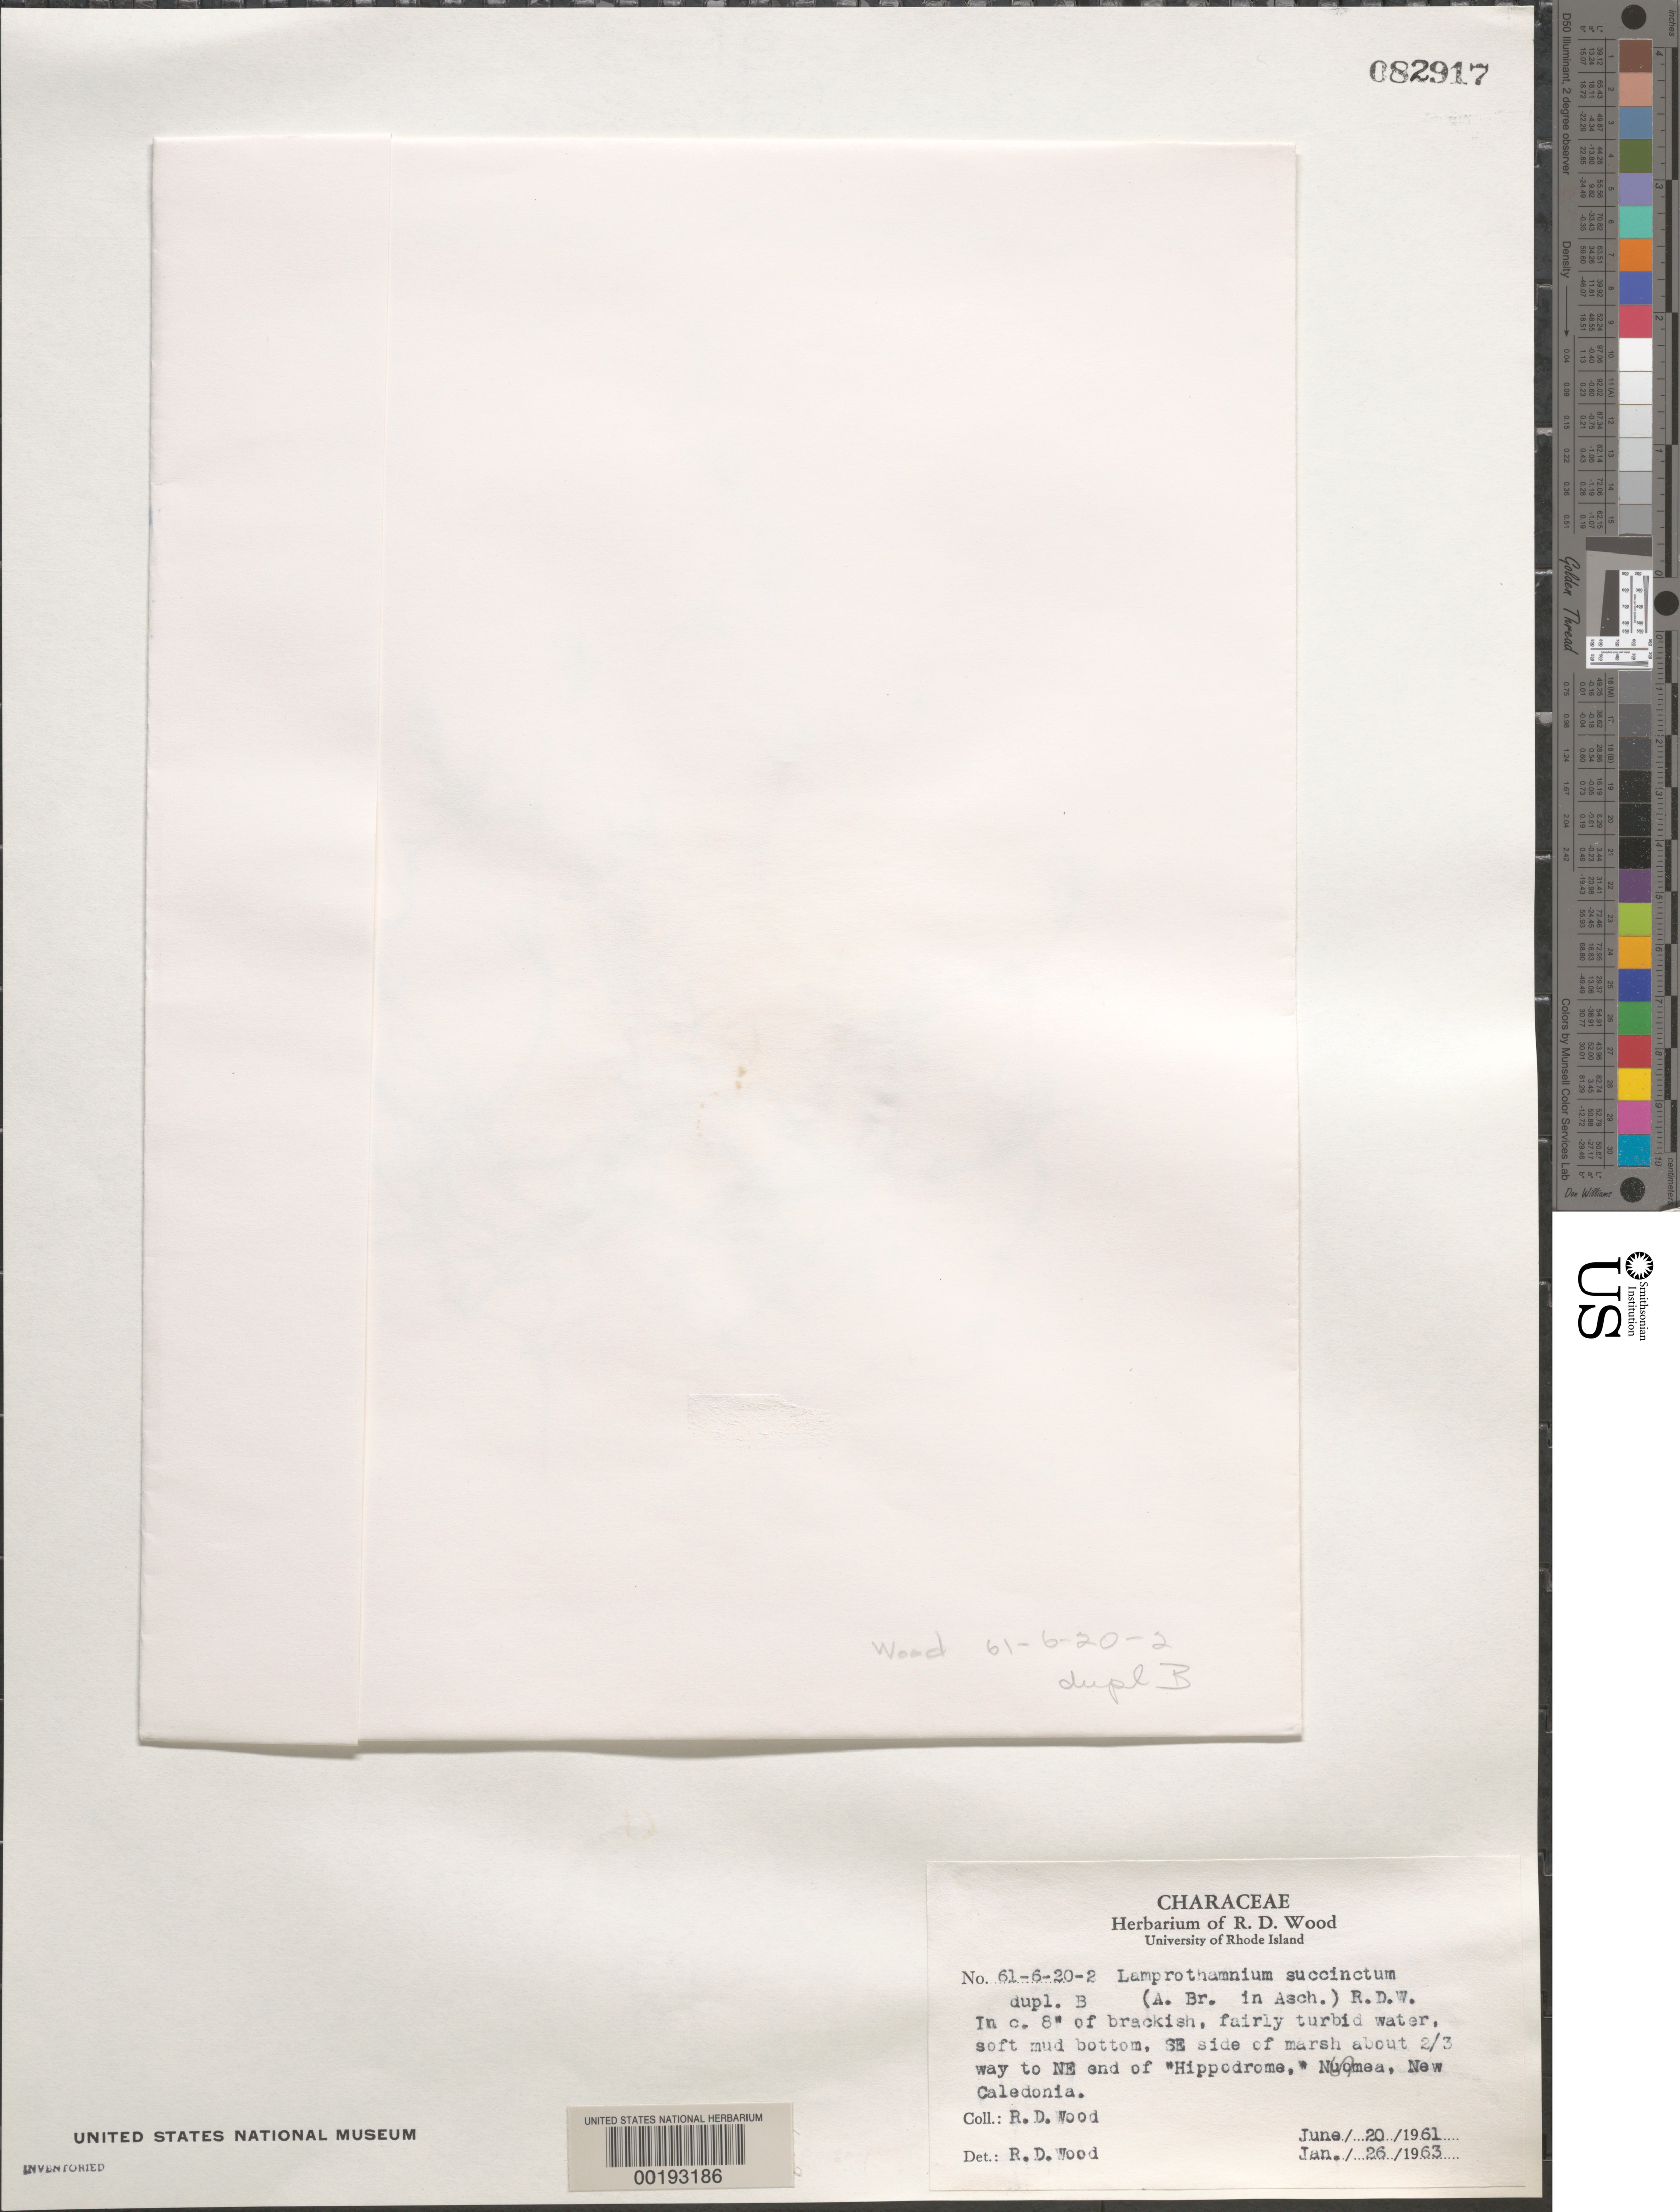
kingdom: Plantae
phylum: Charophyta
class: Charophyceae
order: Charales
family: Characeae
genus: Lamprothamnium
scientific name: Lamprothamnium succinctum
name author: (A. Braun in Ascherson) R.D. Wood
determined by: Wood, R. D.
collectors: R. Wood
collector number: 61-6-20-2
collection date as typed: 20 Jun 1961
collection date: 1961-06-20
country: New Caledonia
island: New Caledonia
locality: Noumea, Hippodrome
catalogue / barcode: US 82917